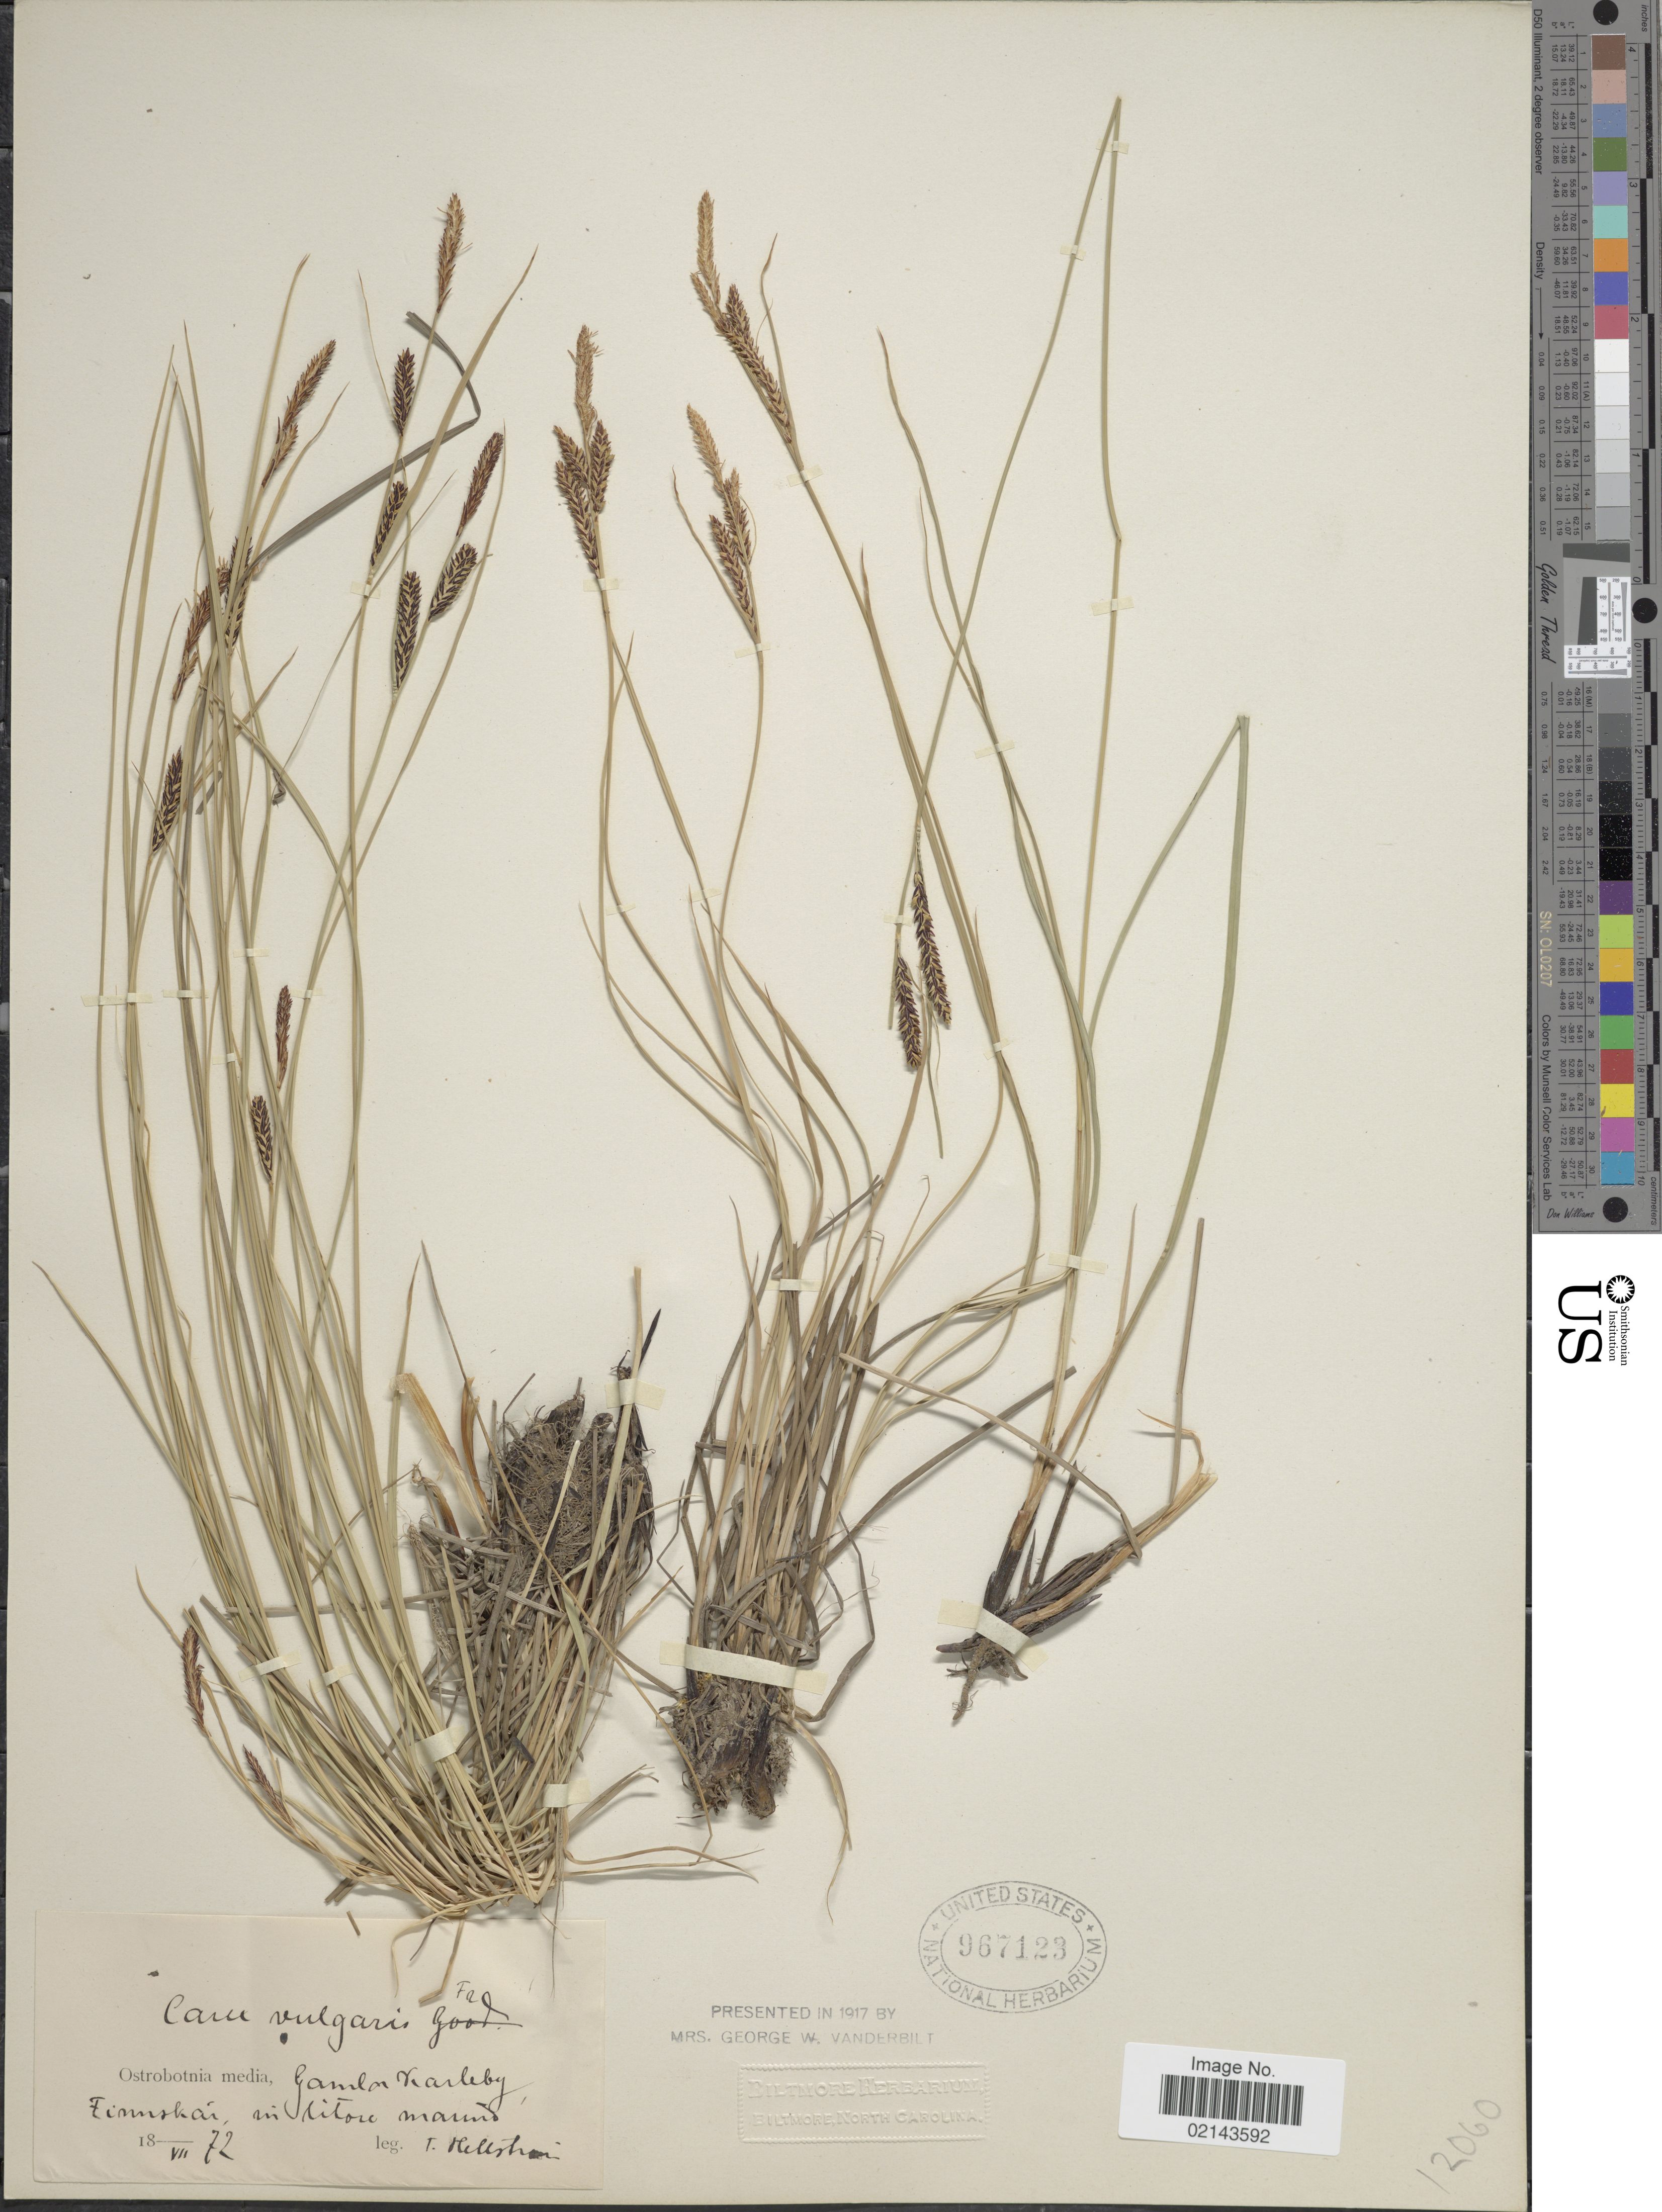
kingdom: Plantae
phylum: Tracheophyta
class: Liliopsida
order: Poales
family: Cyperaceae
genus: Carex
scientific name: Carex nigra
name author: (L.) Reichard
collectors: F. Hellström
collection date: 1872-07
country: Finland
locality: Ostrobotnia media, Gamla Karleby, Firnnskai, in litore manns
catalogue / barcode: US 967123